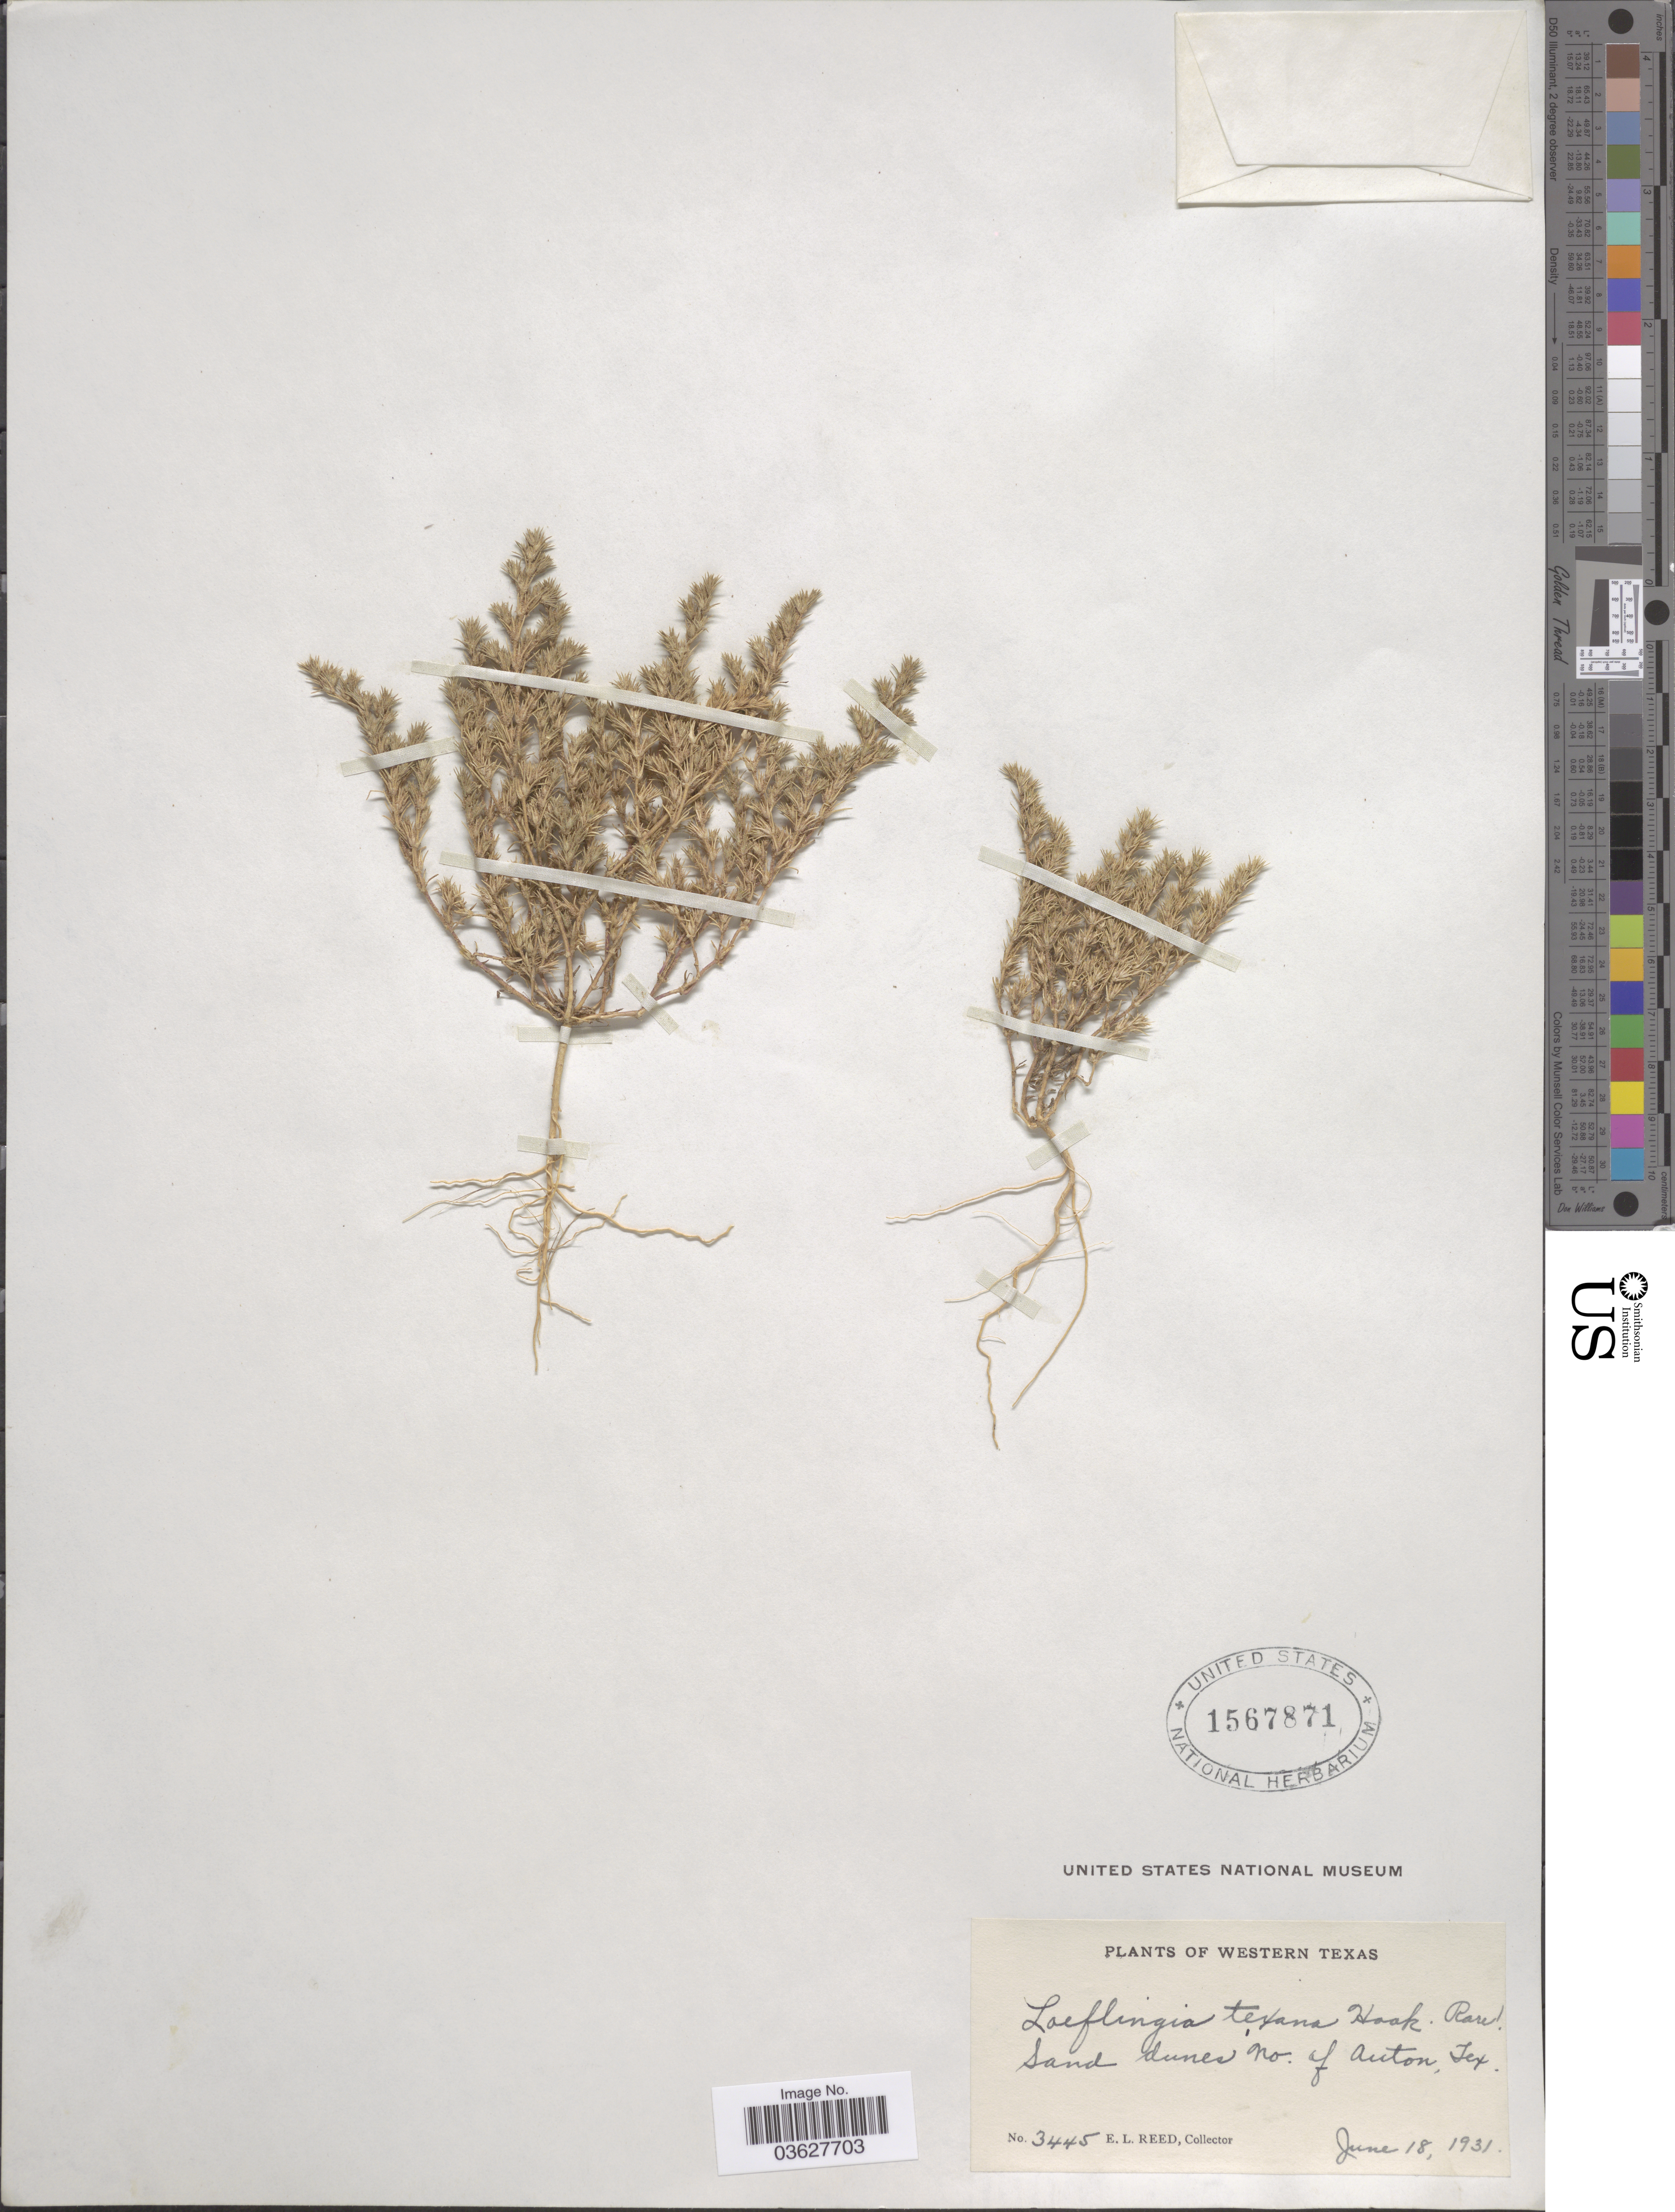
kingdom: Plantae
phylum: Tracheophyta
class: Magnoliopsida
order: Caryophyllales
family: Caryophyllaceae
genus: Loeflingia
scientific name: Loeflingia texana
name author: Hook.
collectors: E. Reed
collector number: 3445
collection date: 1931-06-18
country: United States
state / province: Texas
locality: Western Texas. Sand dunes no. of Anton.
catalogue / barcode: US 1567871